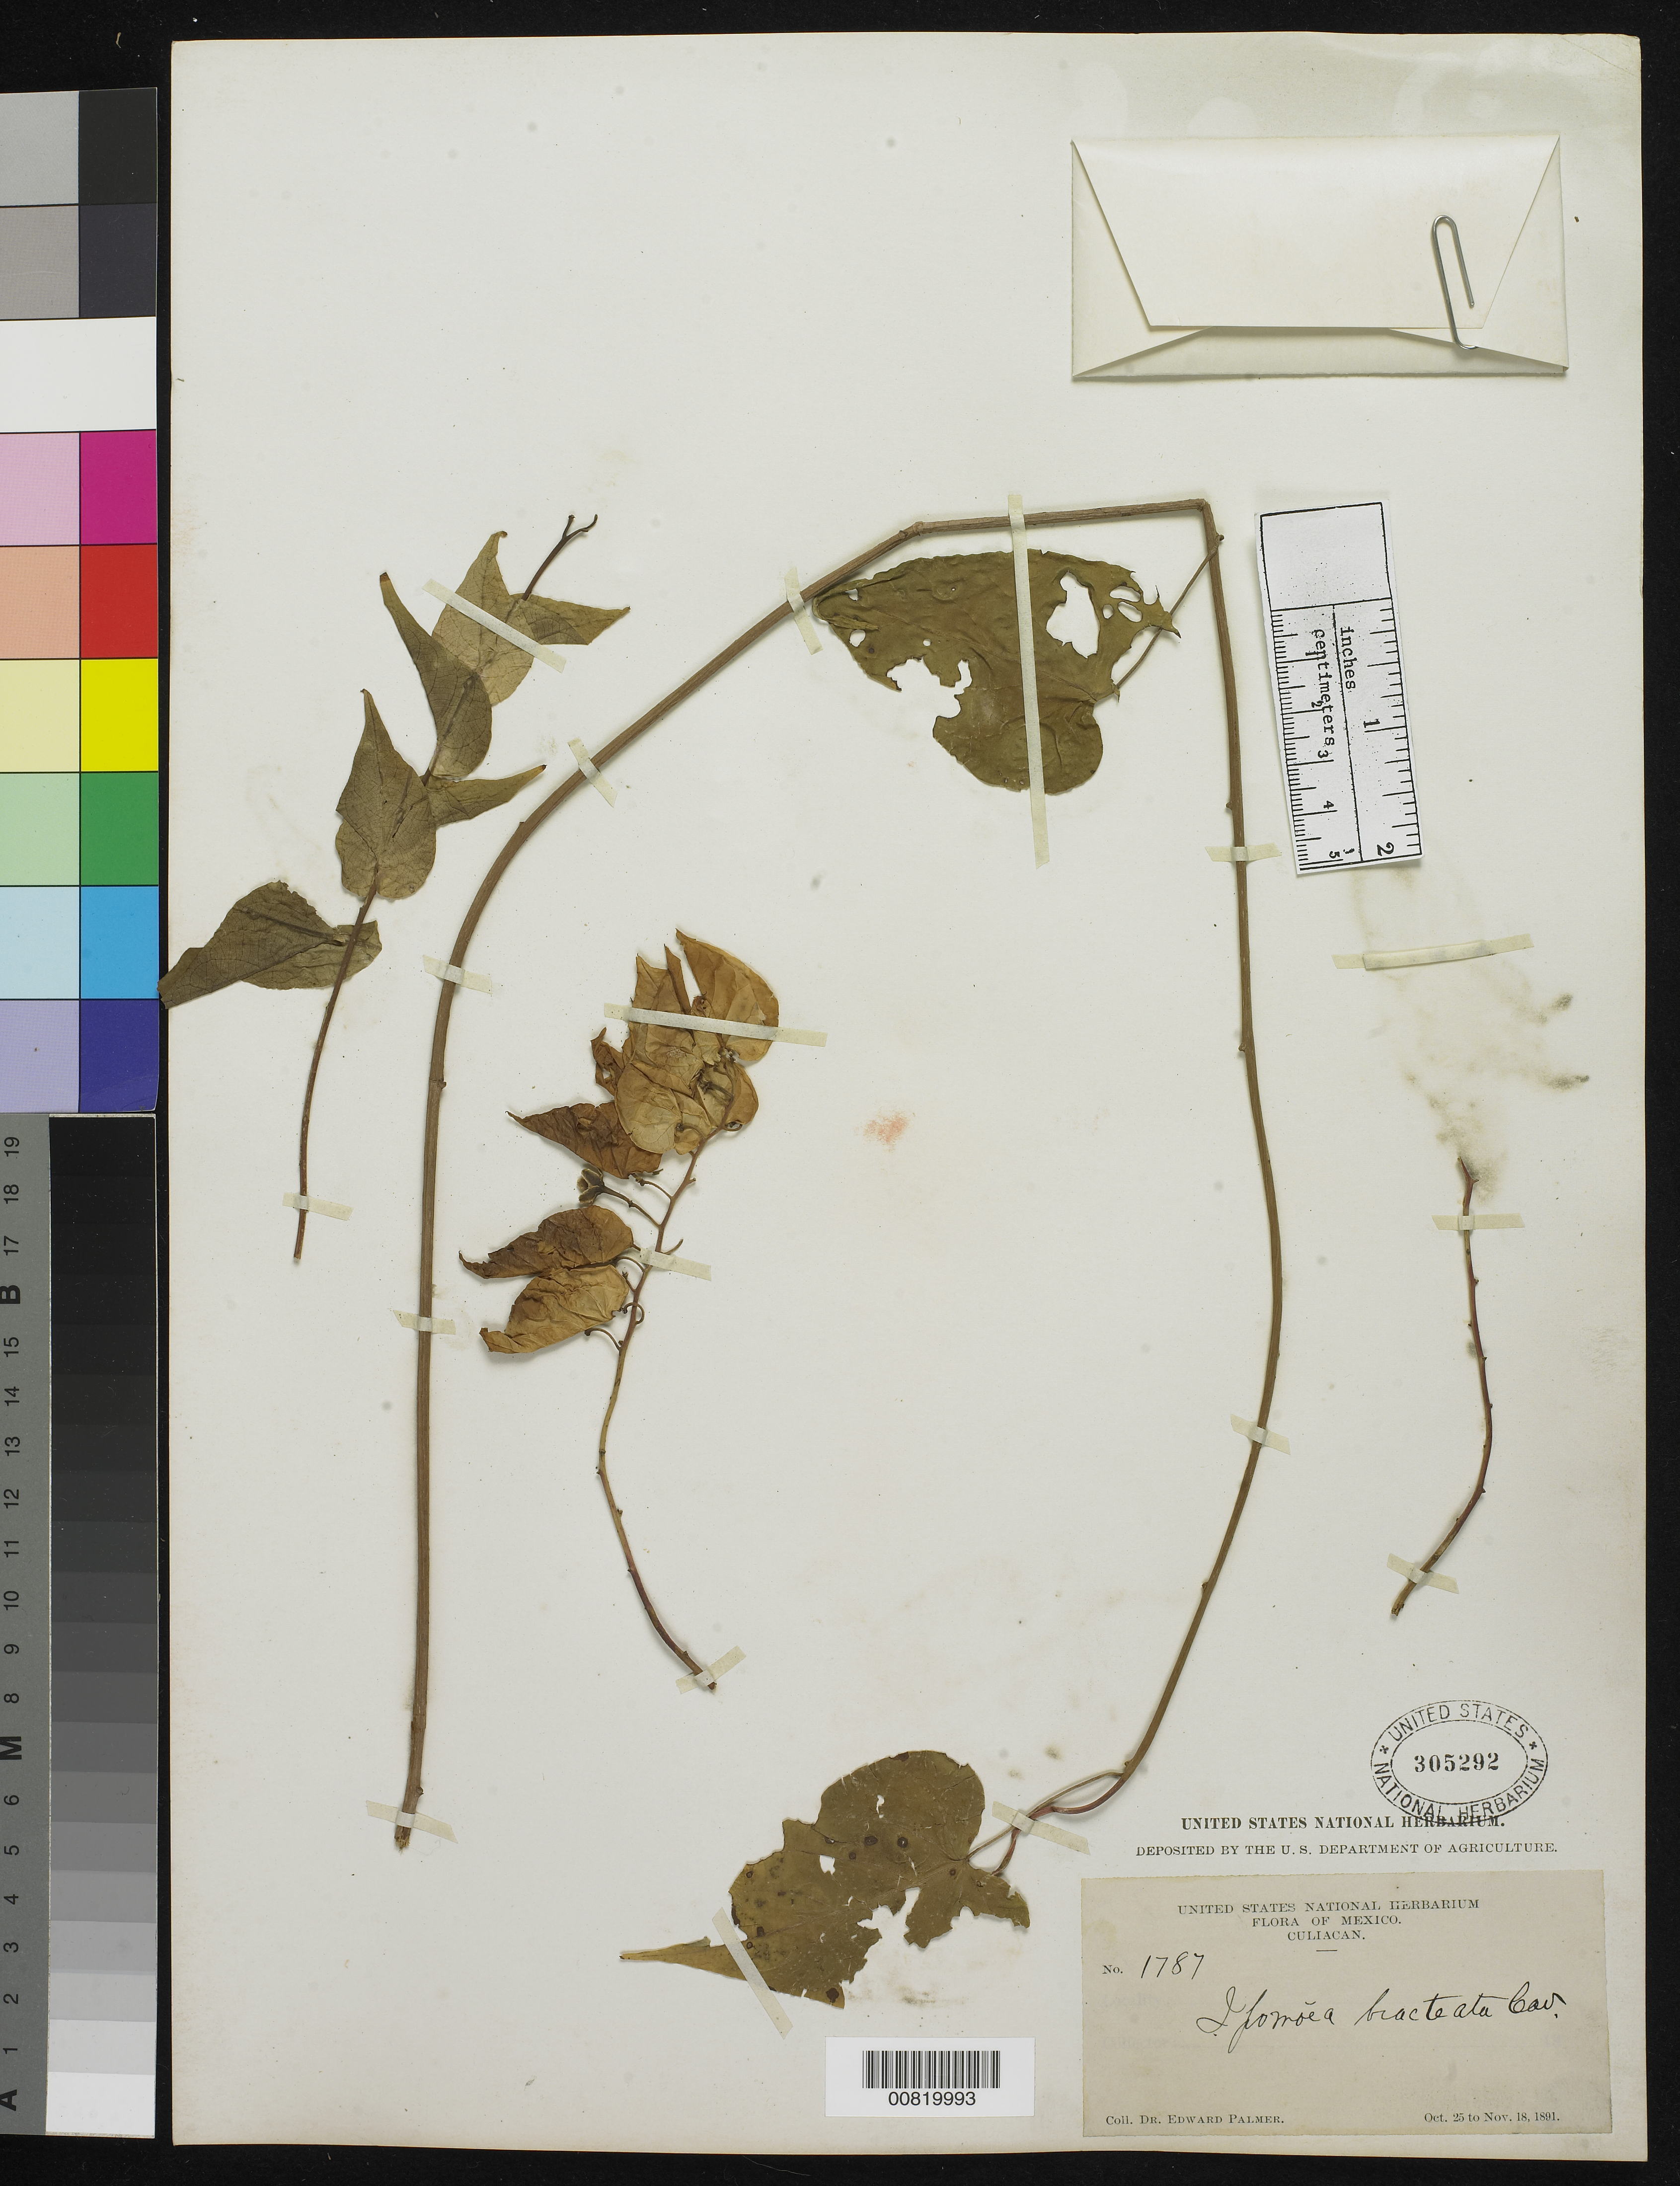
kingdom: Plantae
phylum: Tracheophyta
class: Magnoliopsida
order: Solanales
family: Convolvulaceae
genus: Ipomoea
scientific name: Ipomoea bracteata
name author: Cav.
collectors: E. Palmer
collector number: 1787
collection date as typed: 25 Oct 1891 to 18 Nov 1891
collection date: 1891-10-25/1891-11-18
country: Mexico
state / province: Sinaloa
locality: Culiacan, Sinaloa.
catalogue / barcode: US 305292